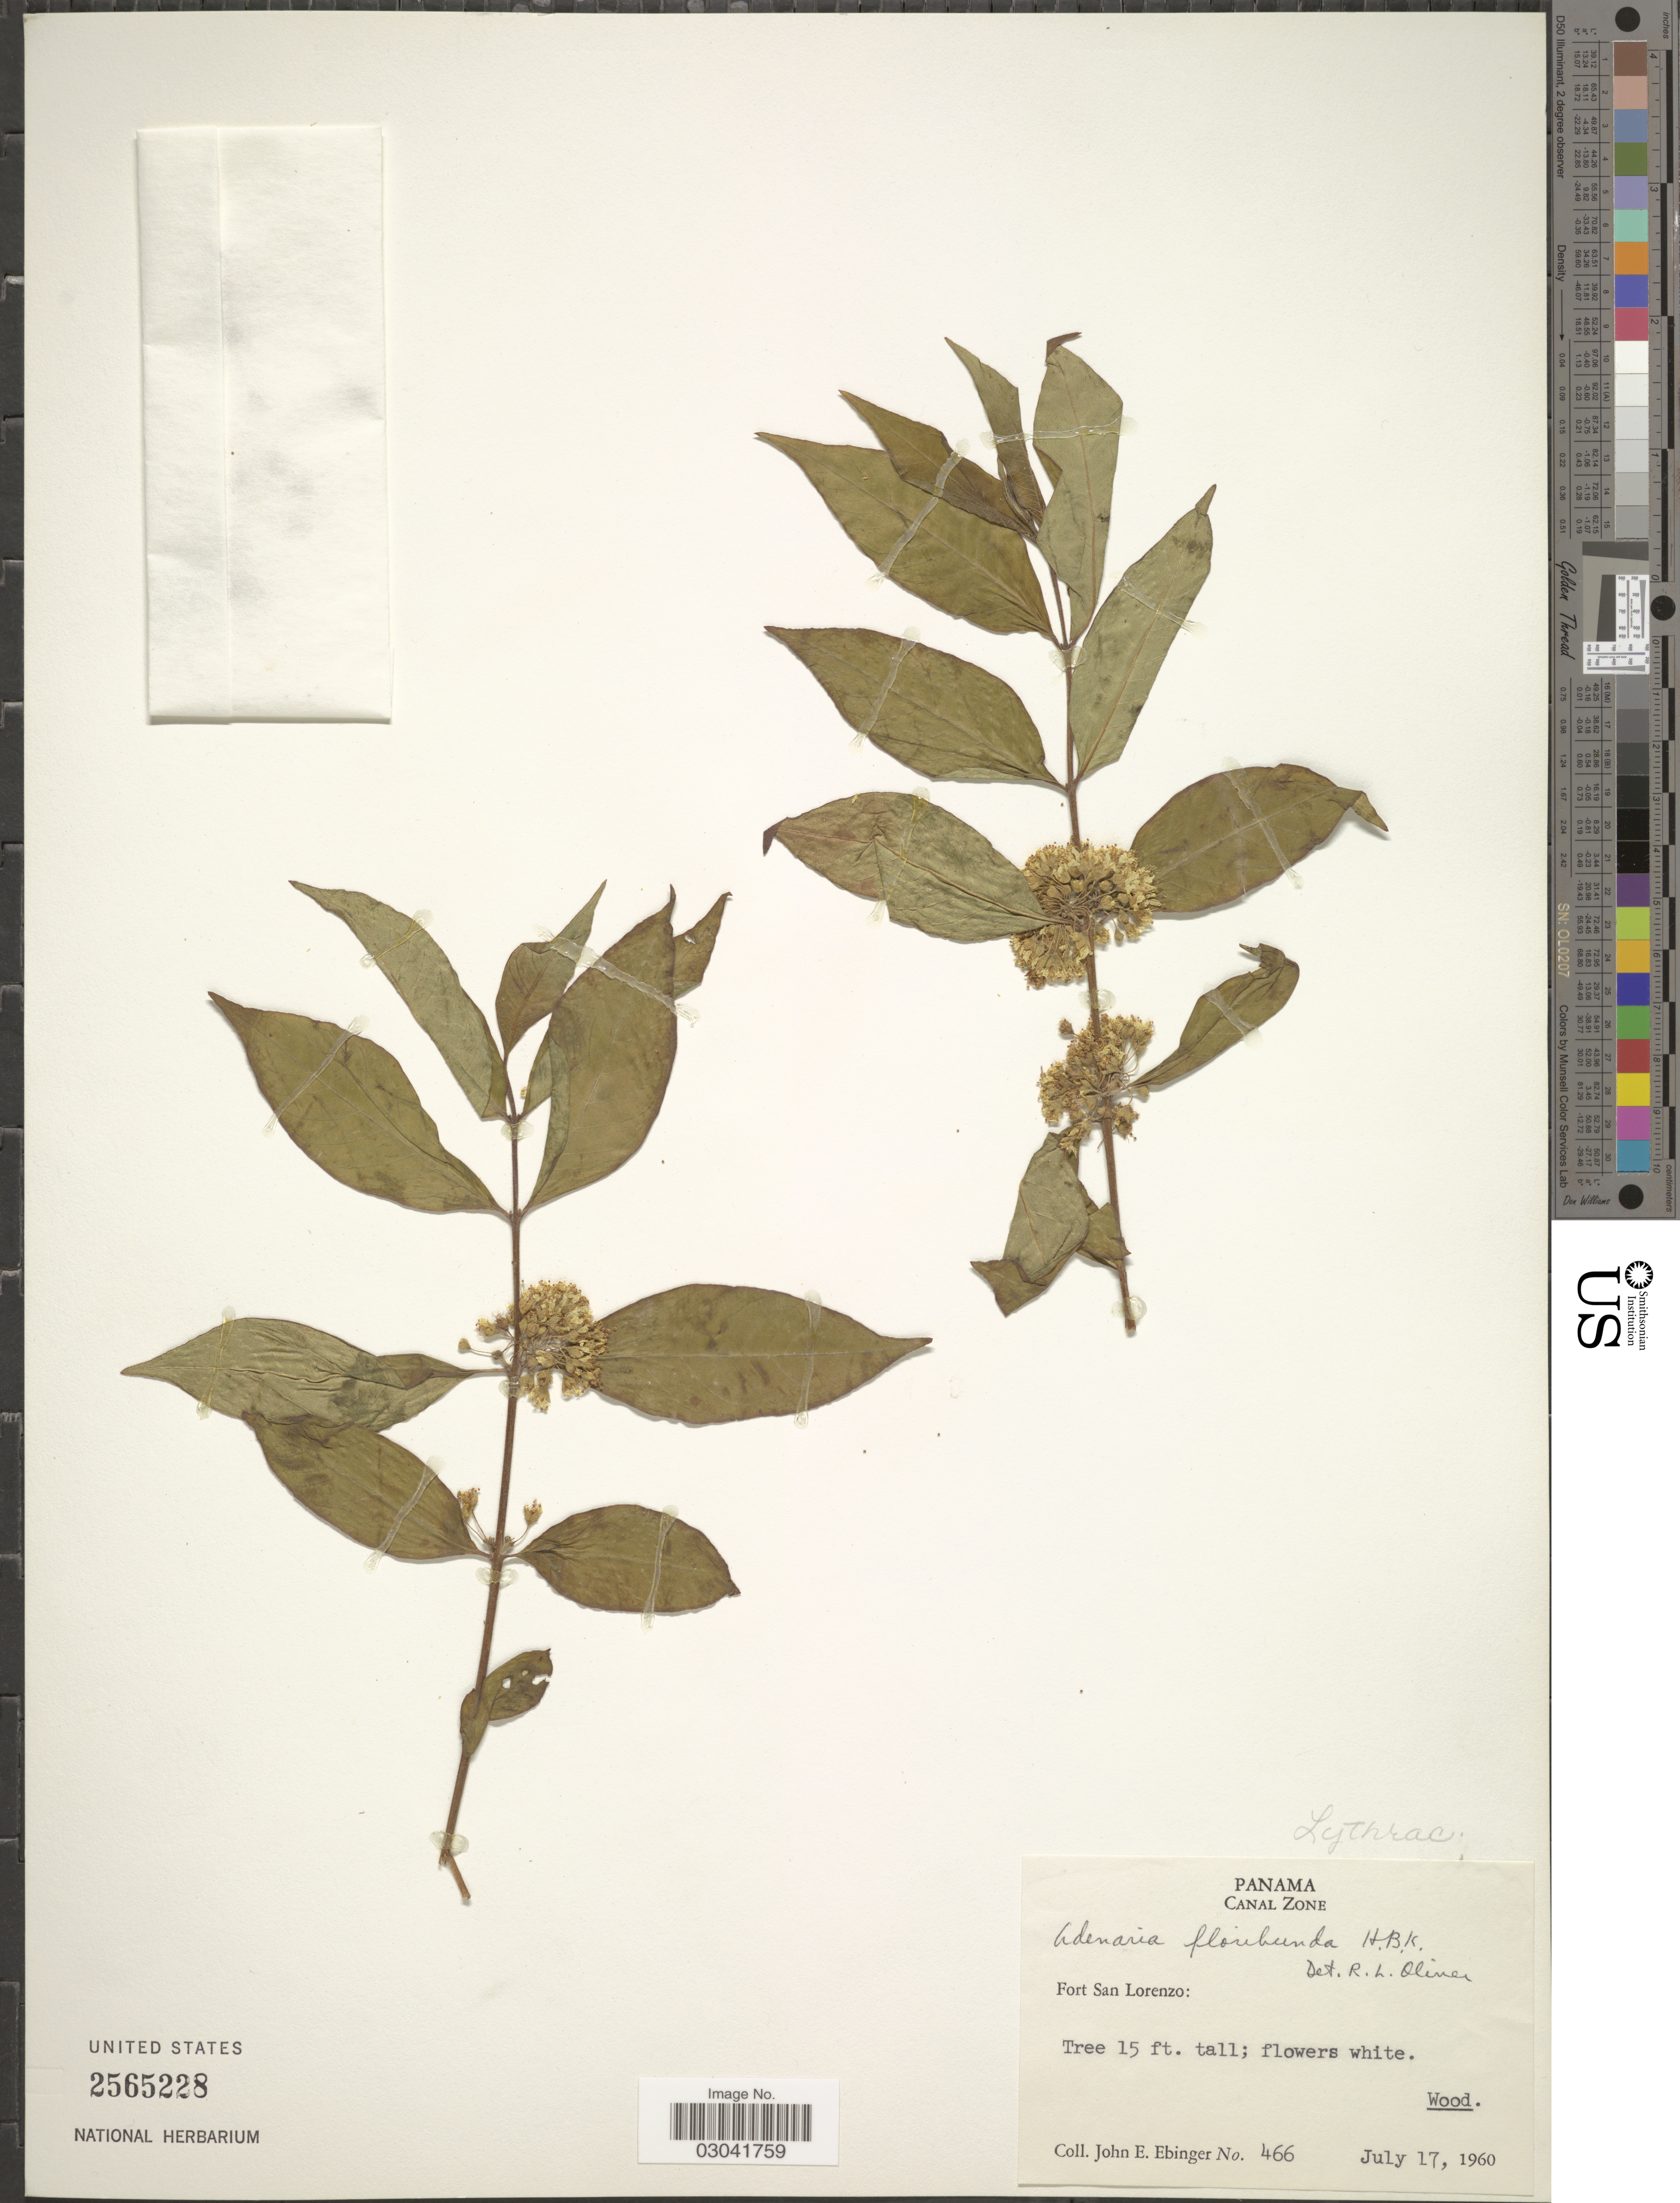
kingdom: Plantae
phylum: Tracheophyta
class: Magnoliopsida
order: Myrtales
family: Lythraceae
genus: Adenaria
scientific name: Adenaria floribunda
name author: Kunth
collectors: J. Ebinger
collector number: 466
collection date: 1960-07-17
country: Panama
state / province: Colón / Panamá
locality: Canal Zone. Fort San Lorenzo.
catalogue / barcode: US 2565228